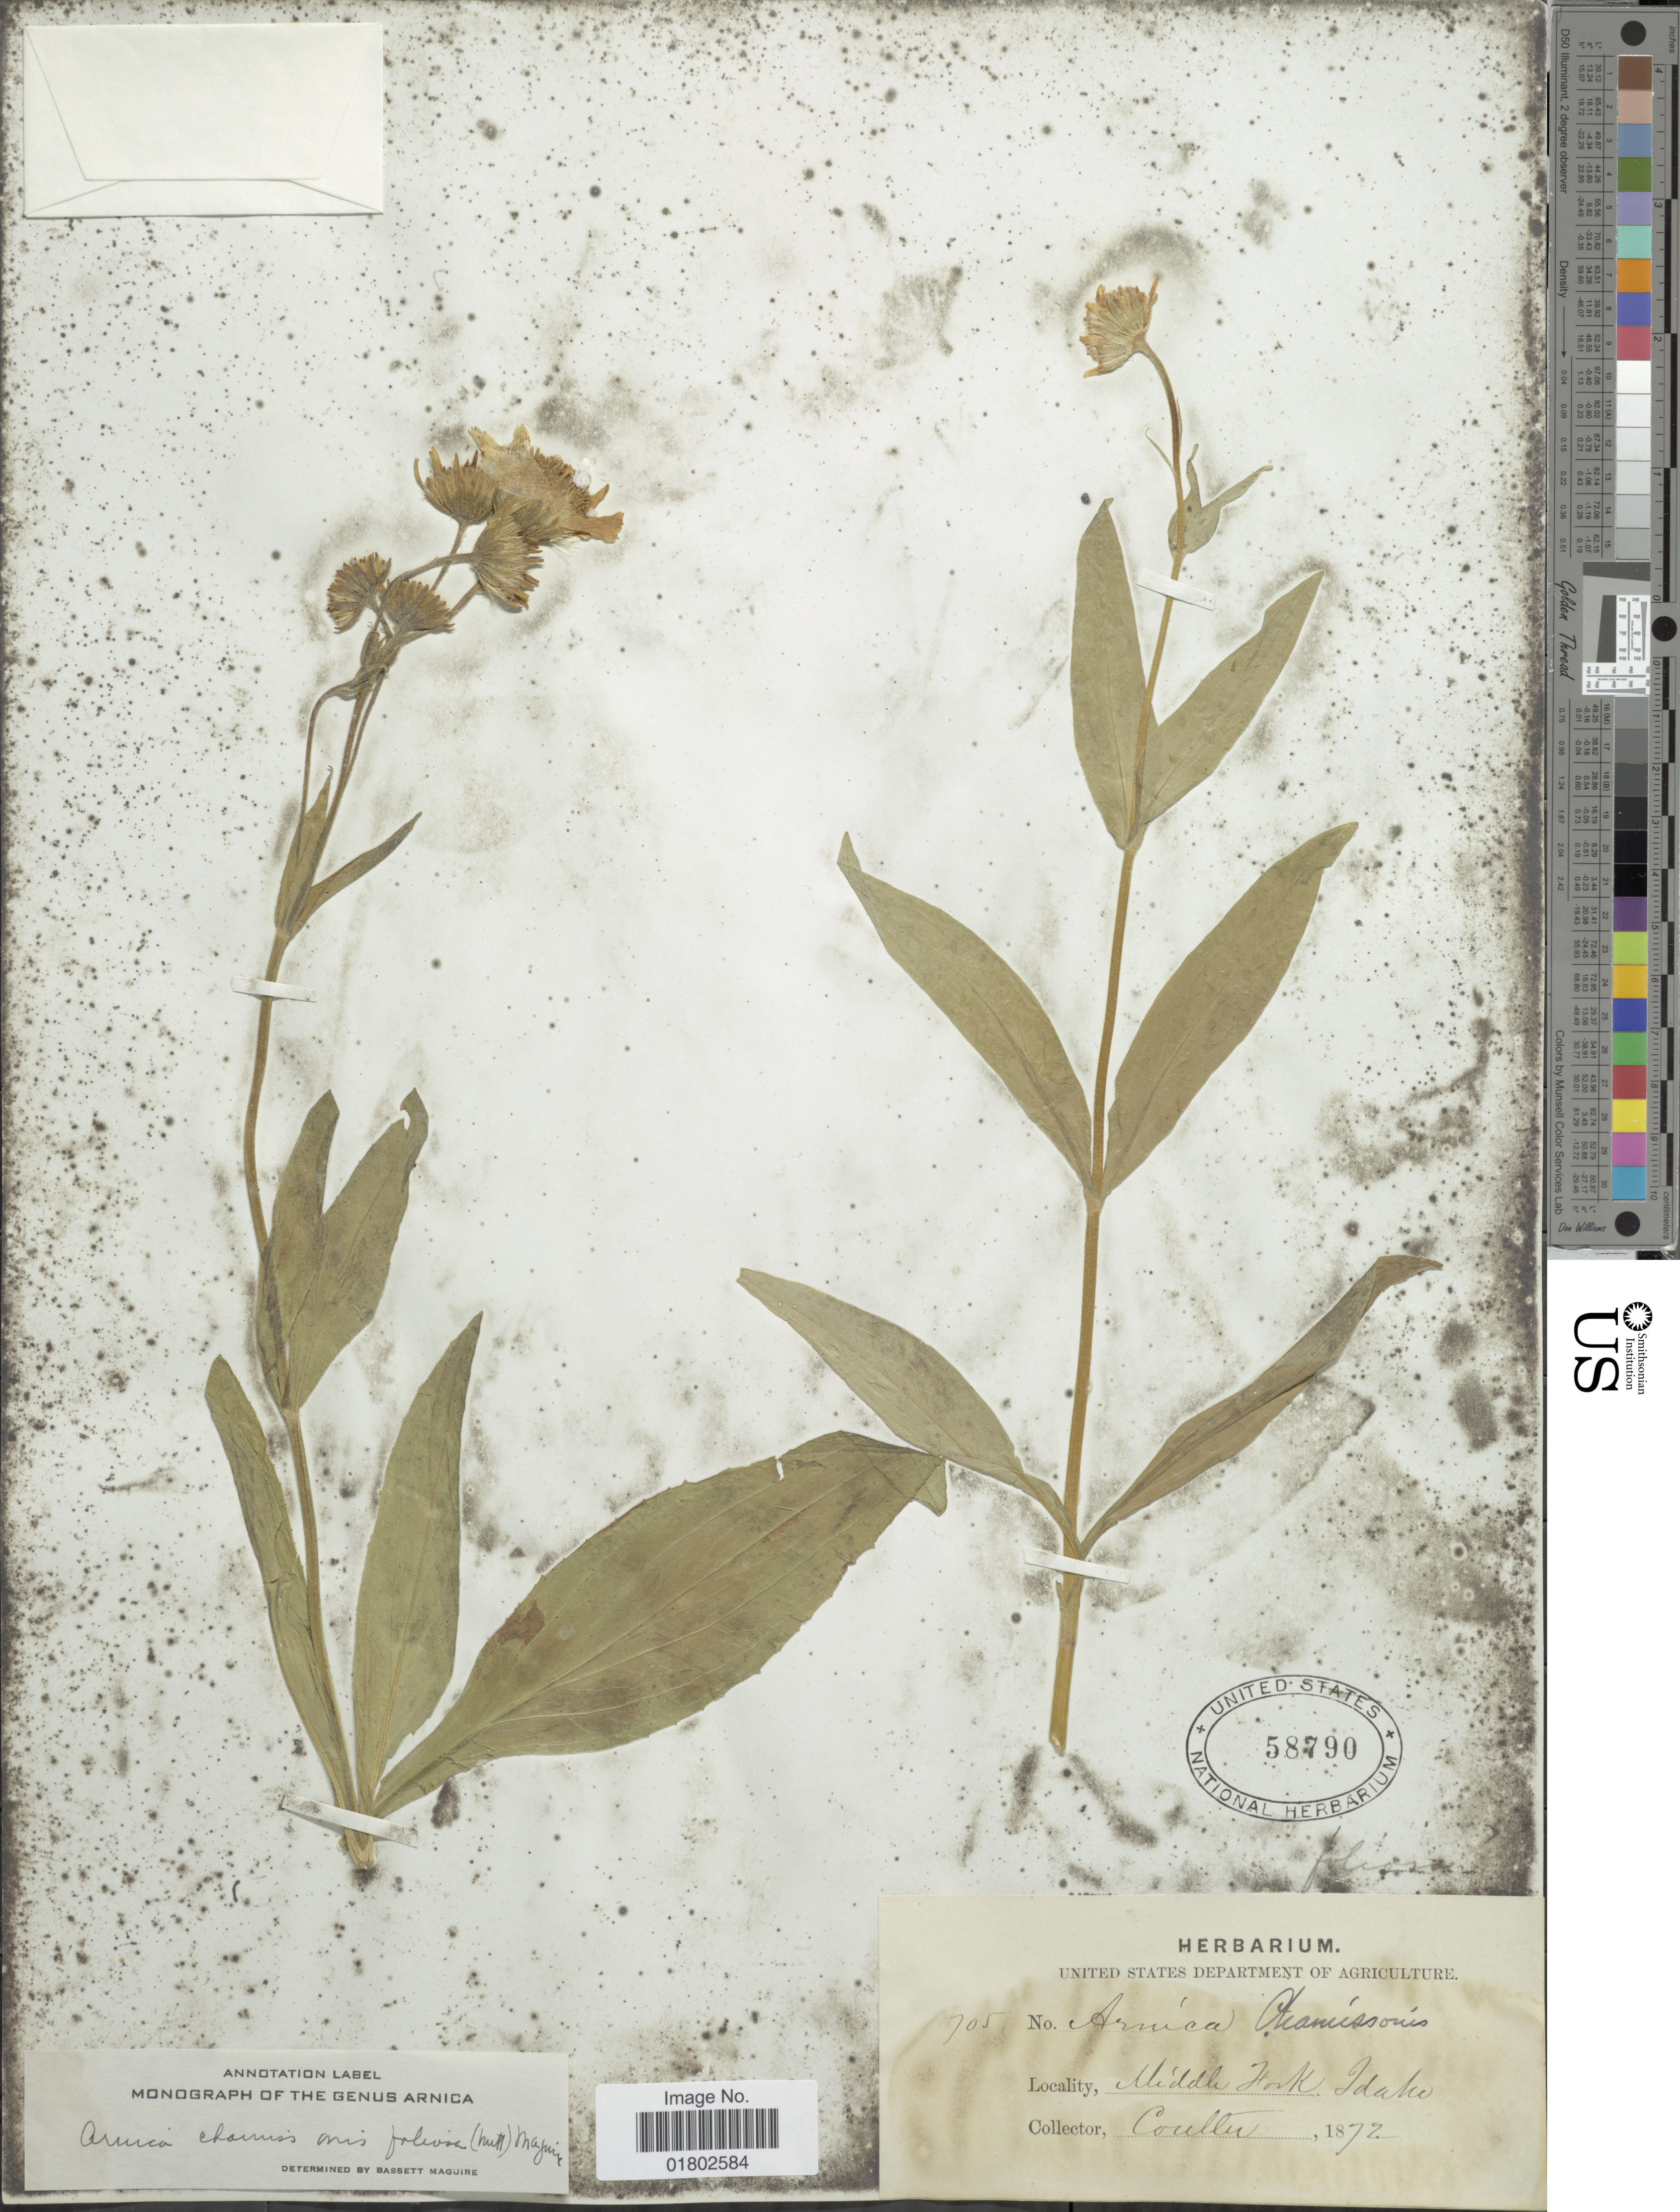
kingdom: Plantae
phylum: Tracheophyta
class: Magnoliopsida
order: Asterales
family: Asteraceae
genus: Arnica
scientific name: Arnica chamissonis subsp. foliosa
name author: (Nutt.) Maguire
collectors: -- Coulter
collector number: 705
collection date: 1872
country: United States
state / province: Idaho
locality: Middle Fork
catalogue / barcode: US 58790